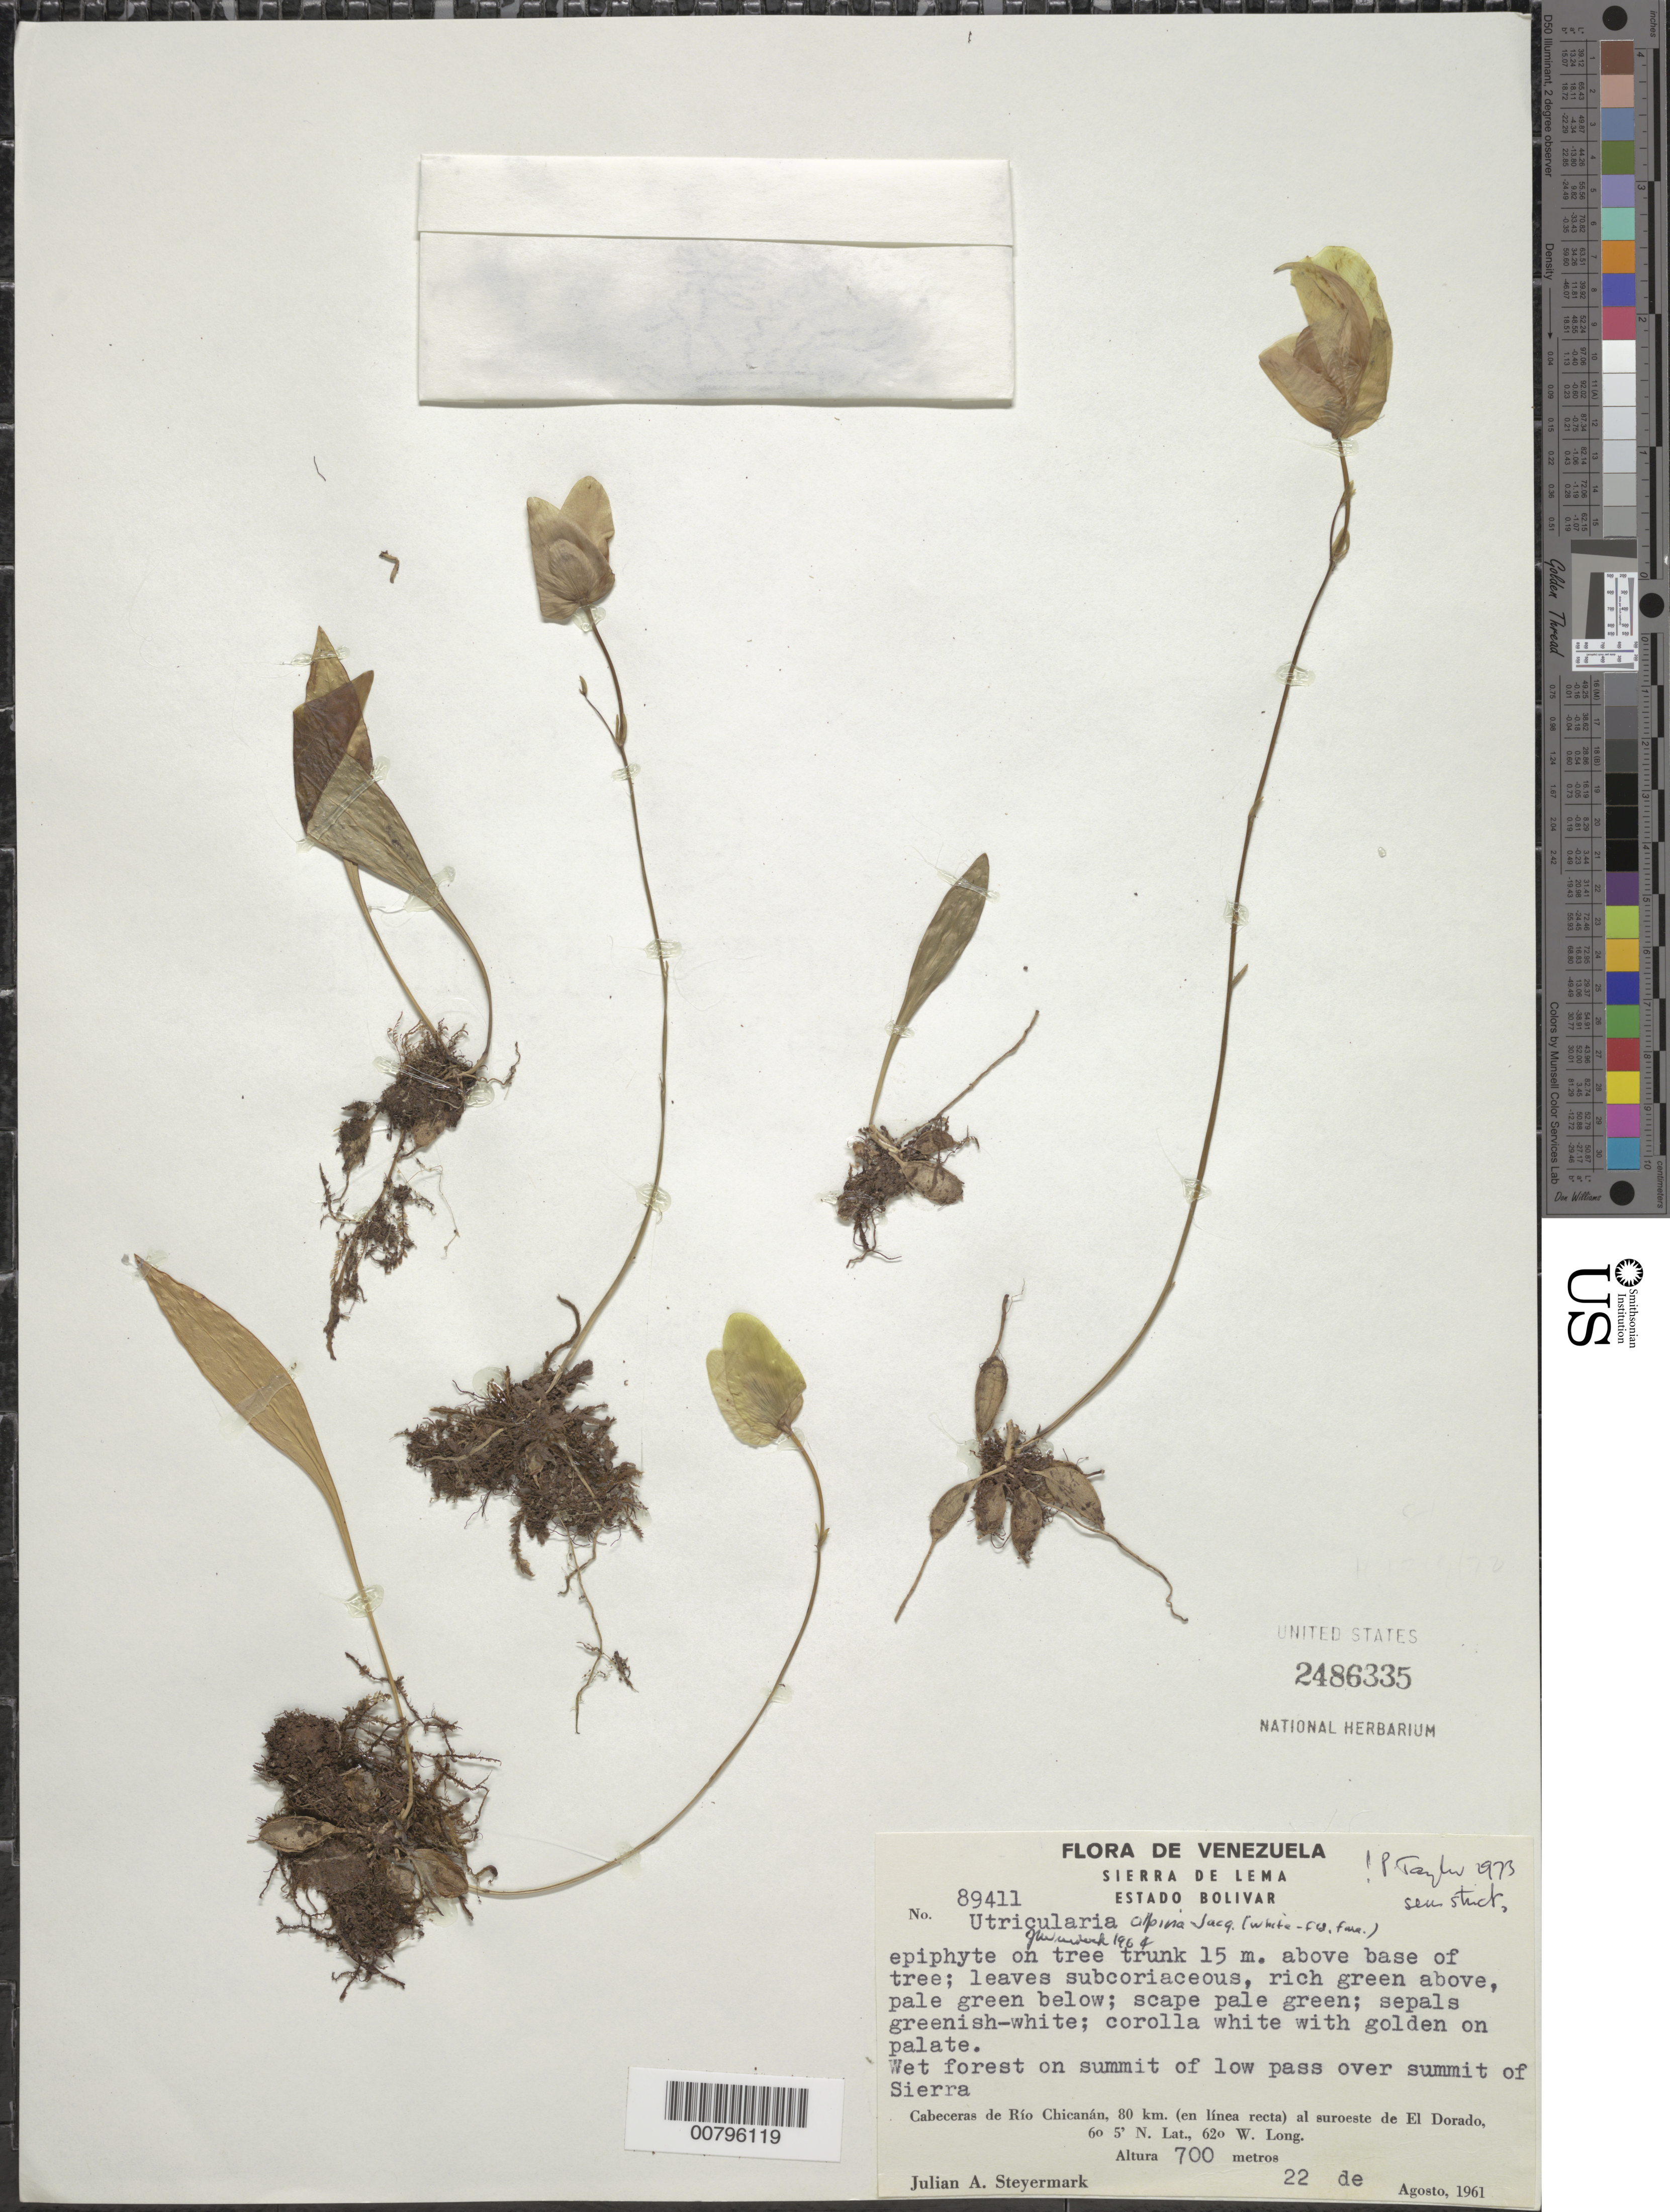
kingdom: Plantae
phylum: Tracheophyta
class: Magnoliopsida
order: Lamiales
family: Lentibulariaceae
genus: Utricularia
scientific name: Utricularia alpina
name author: Jacq.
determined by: Taylor, P.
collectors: J. Steyermark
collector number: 89411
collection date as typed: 22-Aug-61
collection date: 1961-08-22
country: Venezuela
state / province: Bolívar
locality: Sierra de Lema; Cabeceras de Río Chicanán, 80 km (in a straight line) to southwest of El Dorado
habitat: Wet forest on summit of low pass over summit; on tree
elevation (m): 700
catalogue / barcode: US 2486335